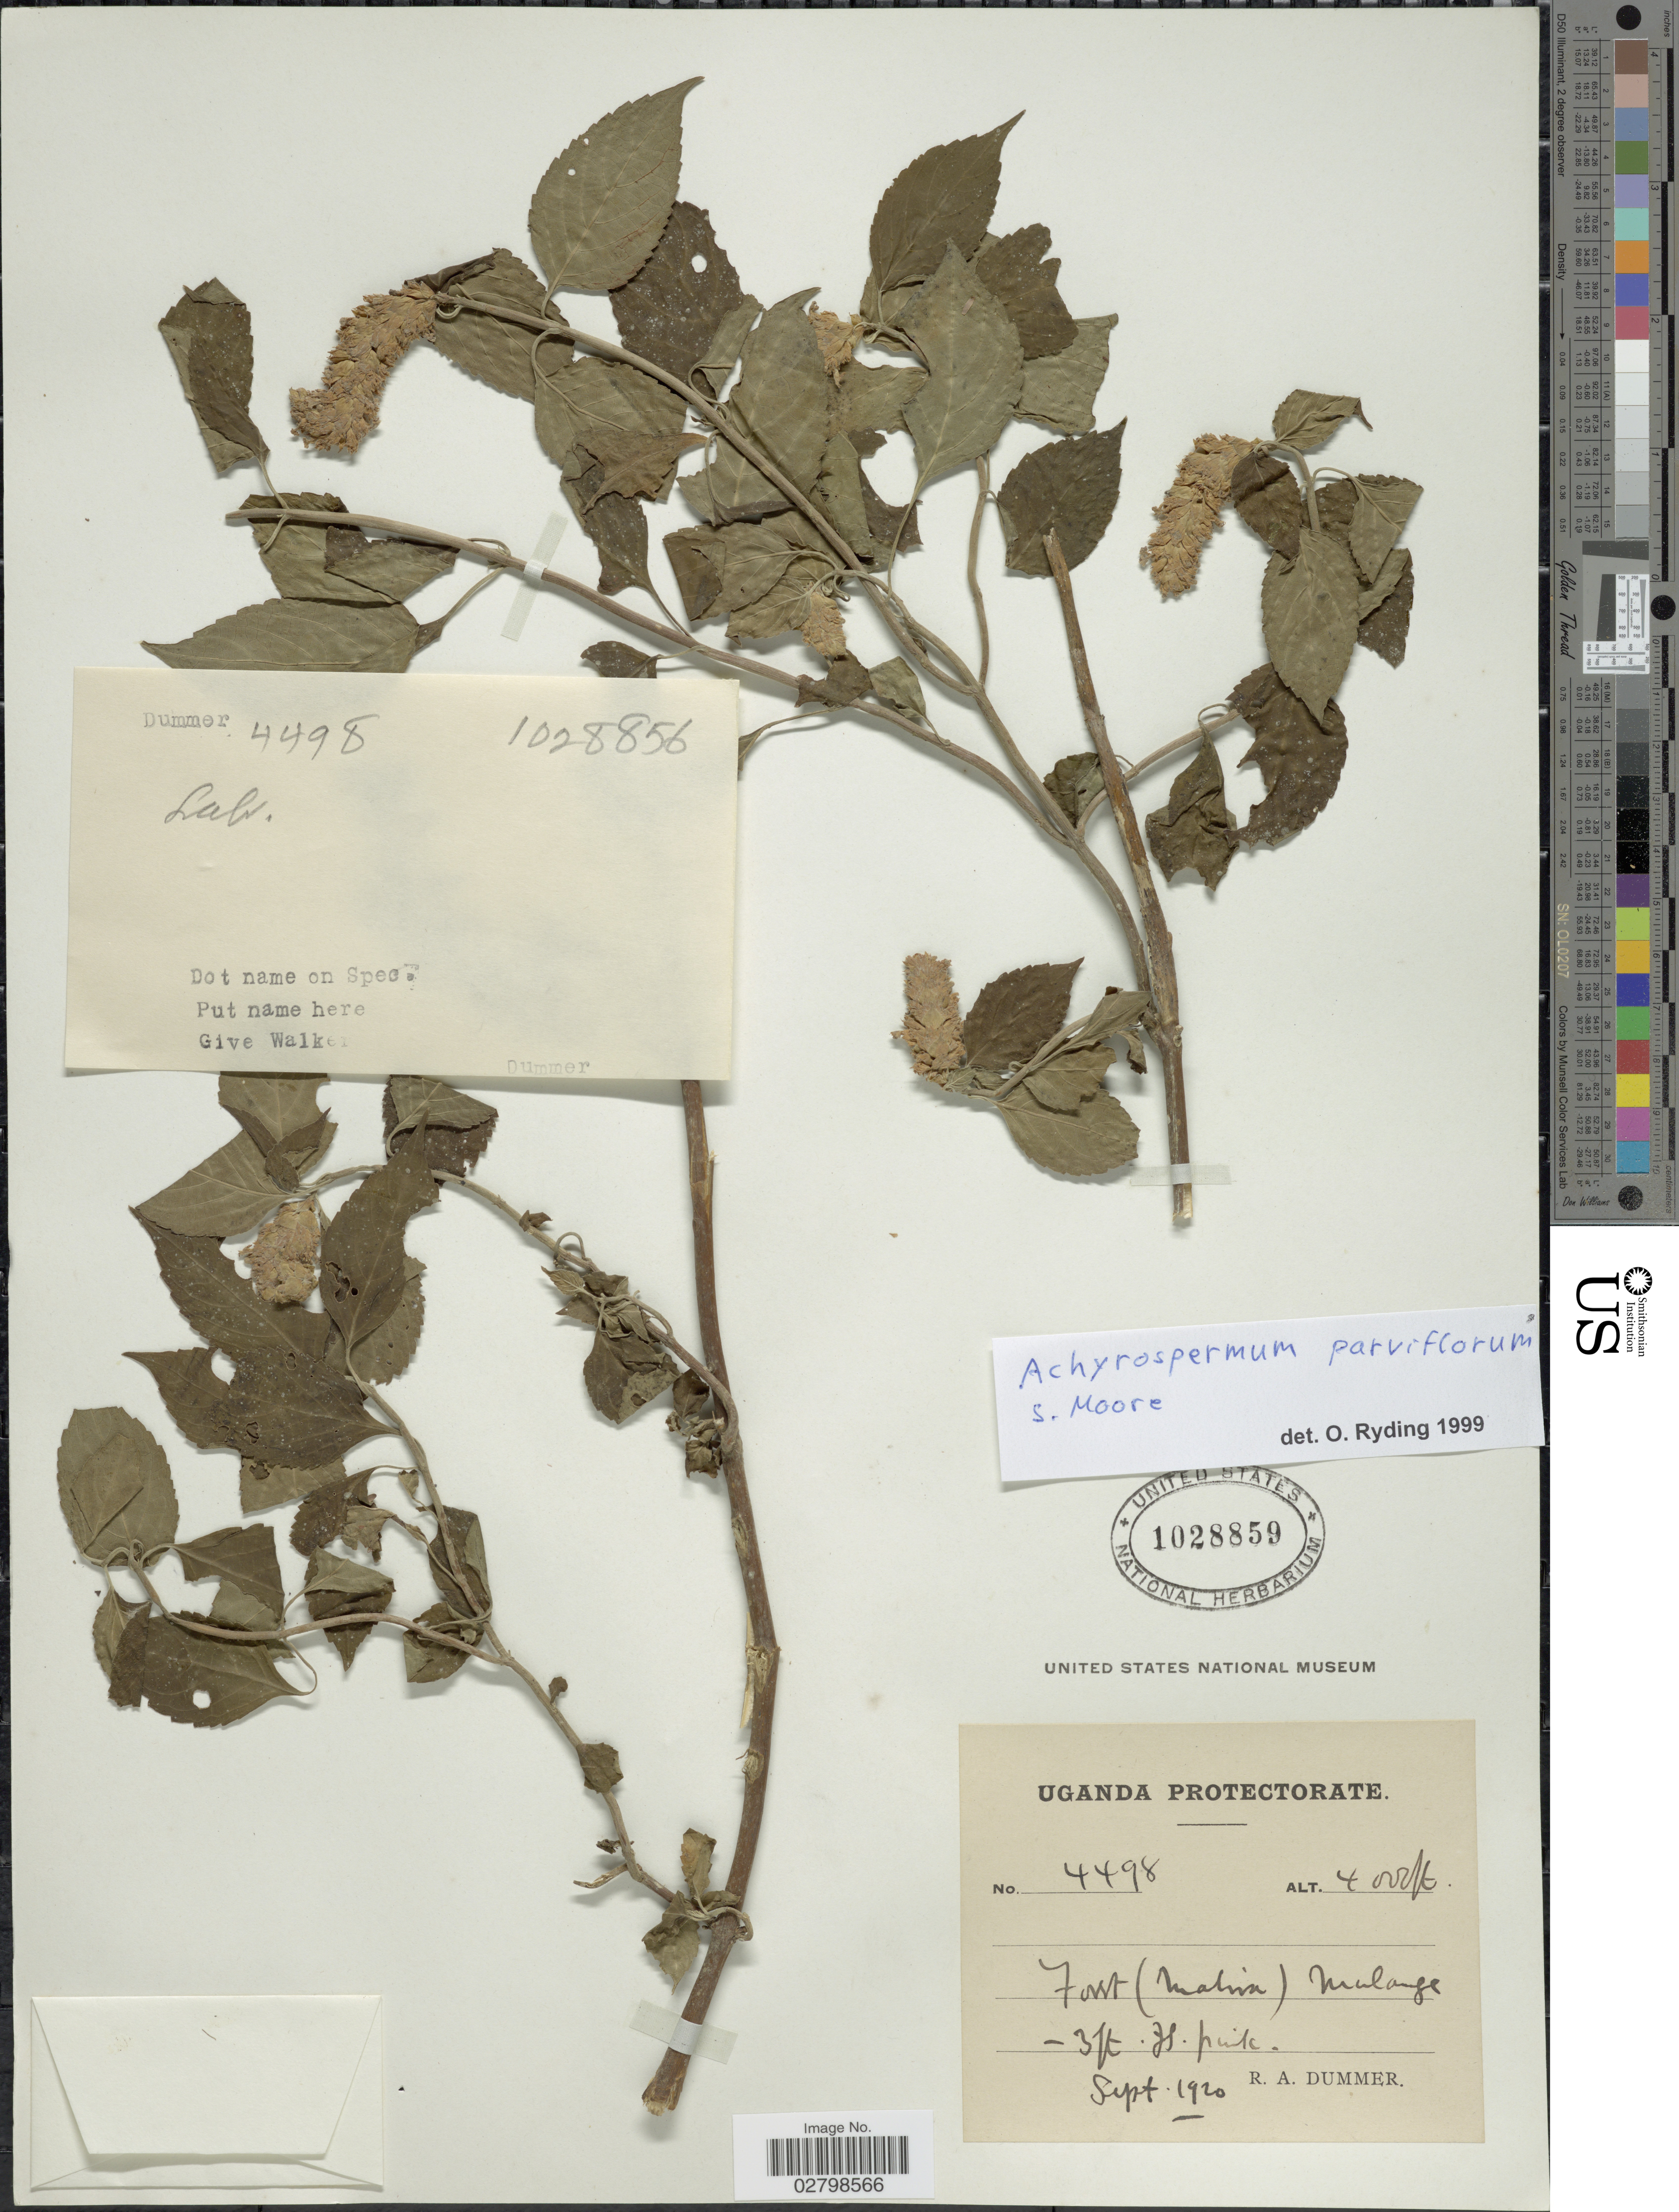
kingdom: Plantae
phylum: Tracheophyta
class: Magnoliopsida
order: Lamiales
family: Lamiaceae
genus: Achyrospermum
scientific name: Achyrospermum parviflorum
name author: S. Moore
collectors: R. Dümmer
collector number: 4498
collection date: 1920-09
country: Uganda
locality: Uganda Protectorate. Forest (Mabira). Mulange.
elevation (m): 1219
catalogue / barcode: US 1028859